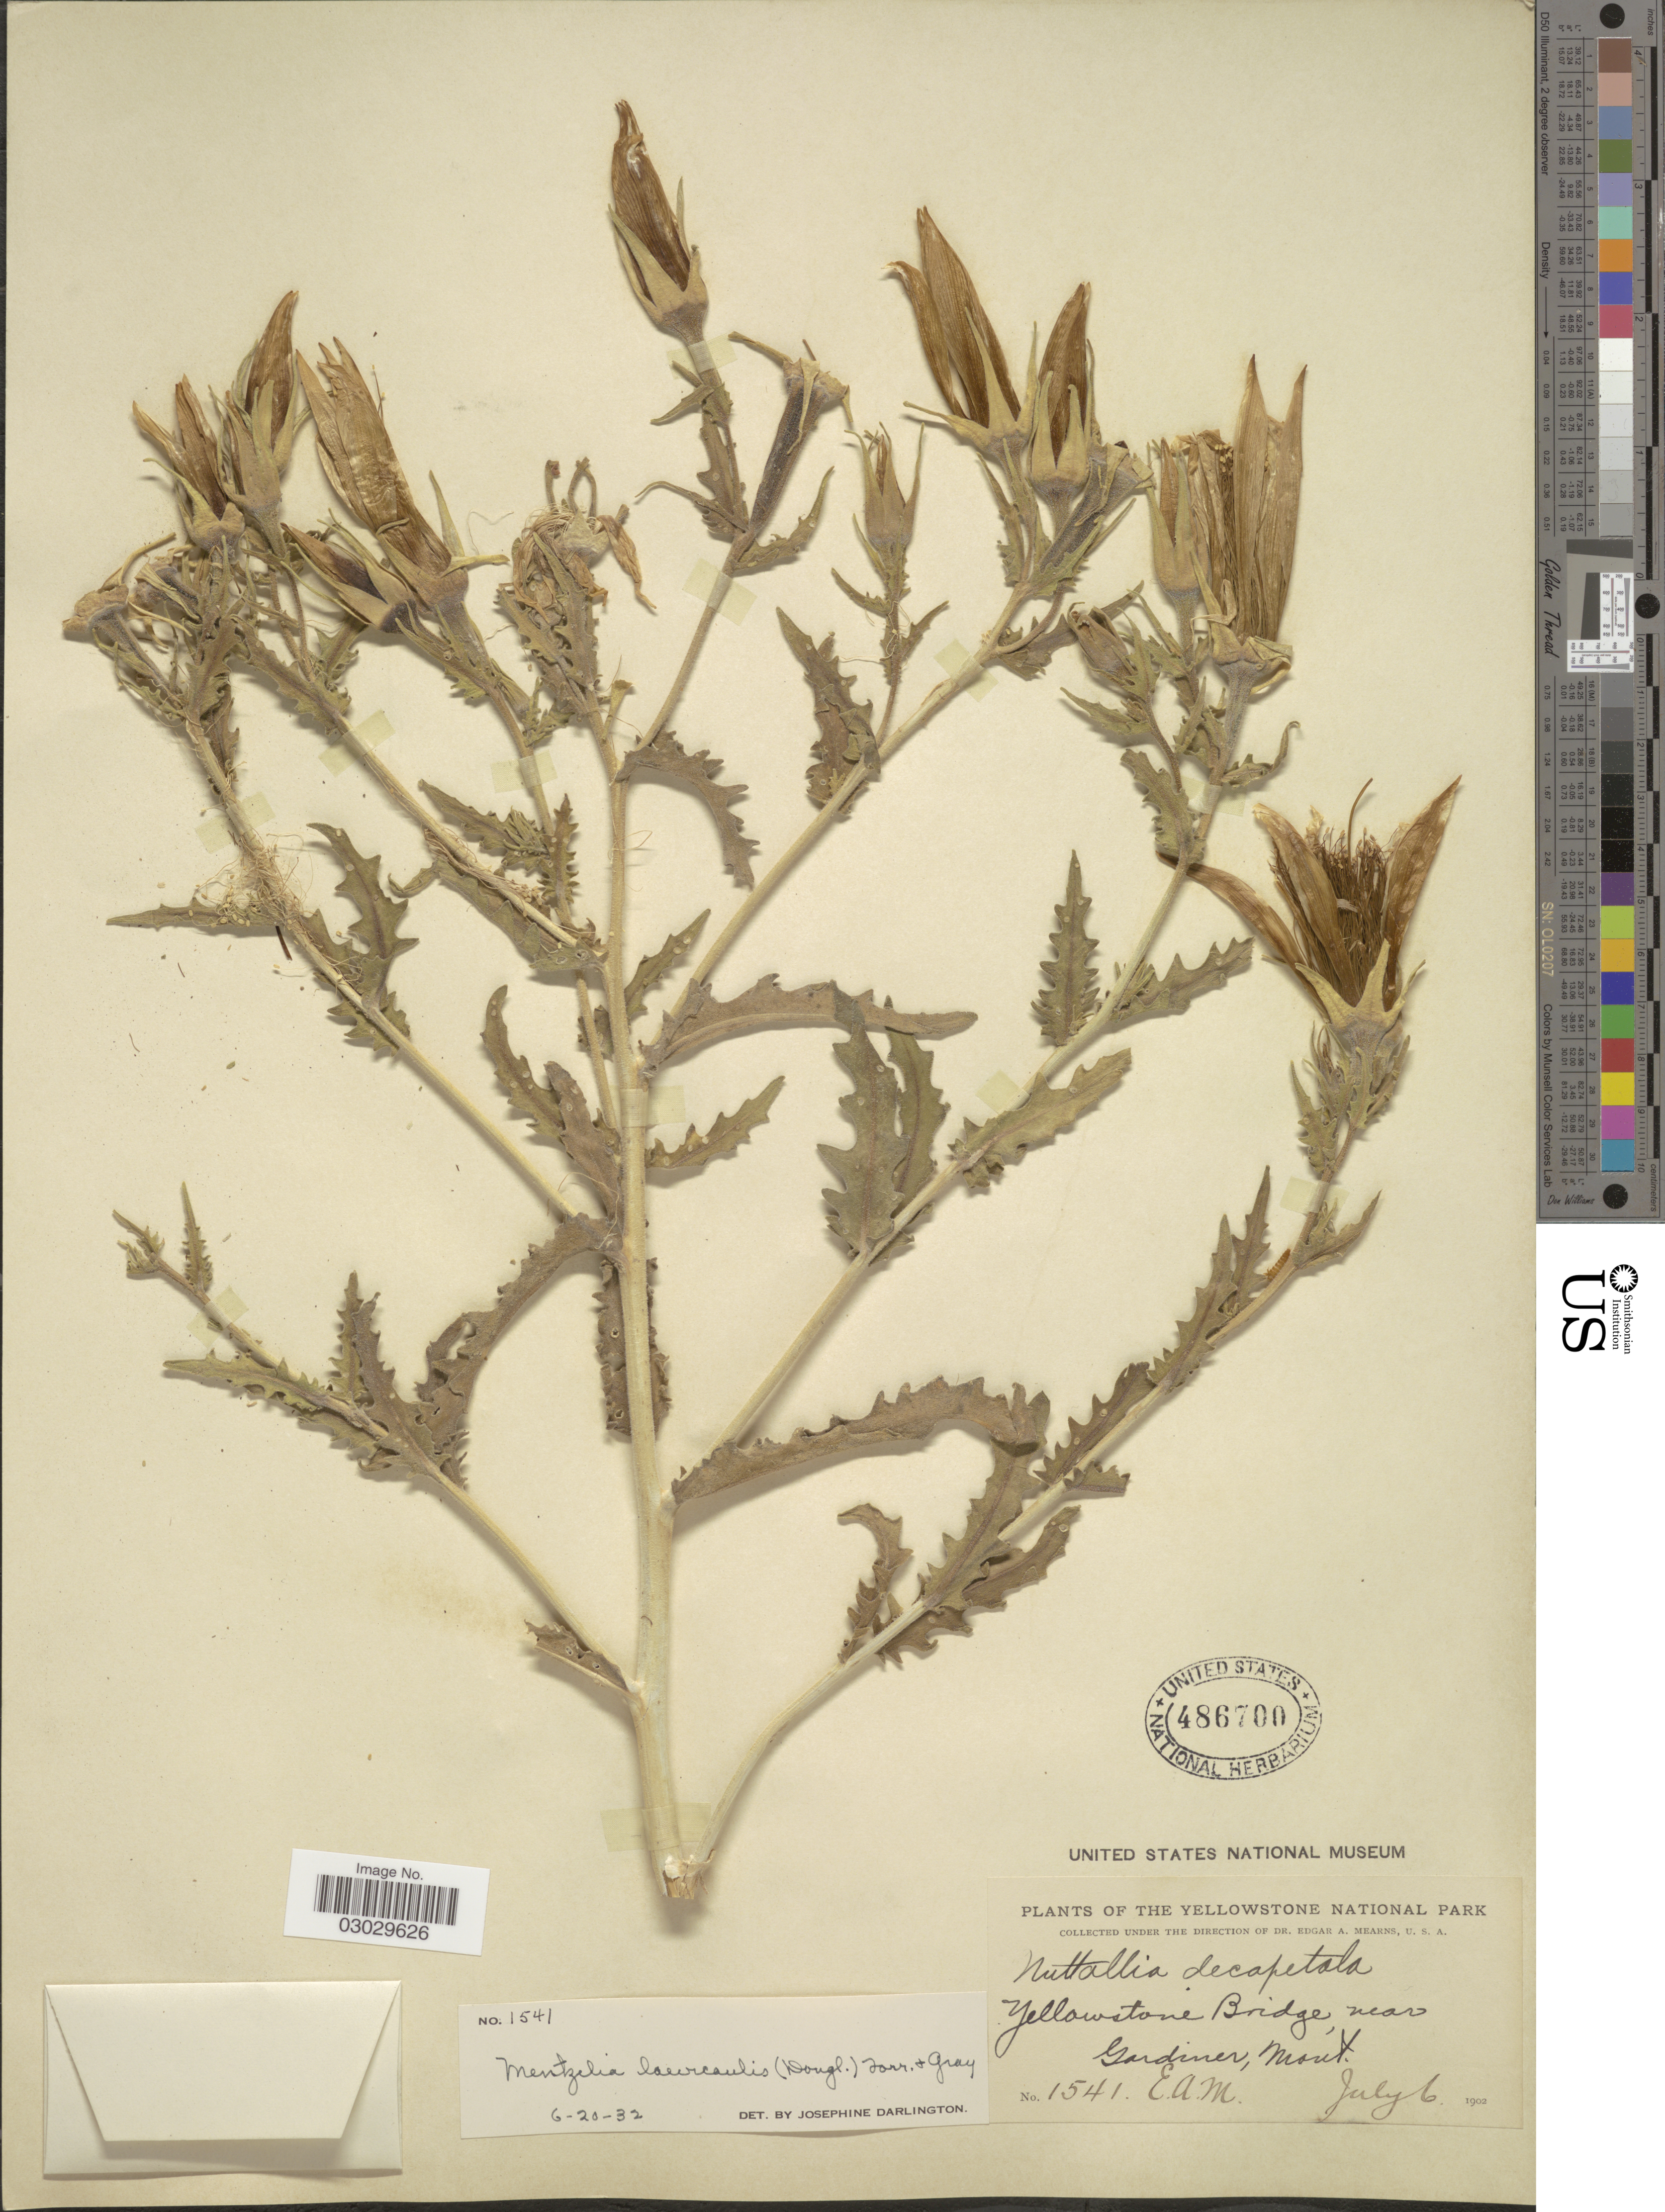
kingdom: Plantae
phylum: Tracheophyta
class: Magnoliopsida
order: Cornales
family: Loasaceae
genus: Mentzelia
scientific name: Mentzelia laevicaulis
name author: (Douglas ex Hook.) Torr. & A. Gray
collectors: E. A. Mearns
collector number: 1541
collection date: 1902-07-06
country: United States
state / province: Montana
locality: The Yellowstone National Park. Yellowstone Bridge near Gardiner.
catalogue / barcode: US 486700